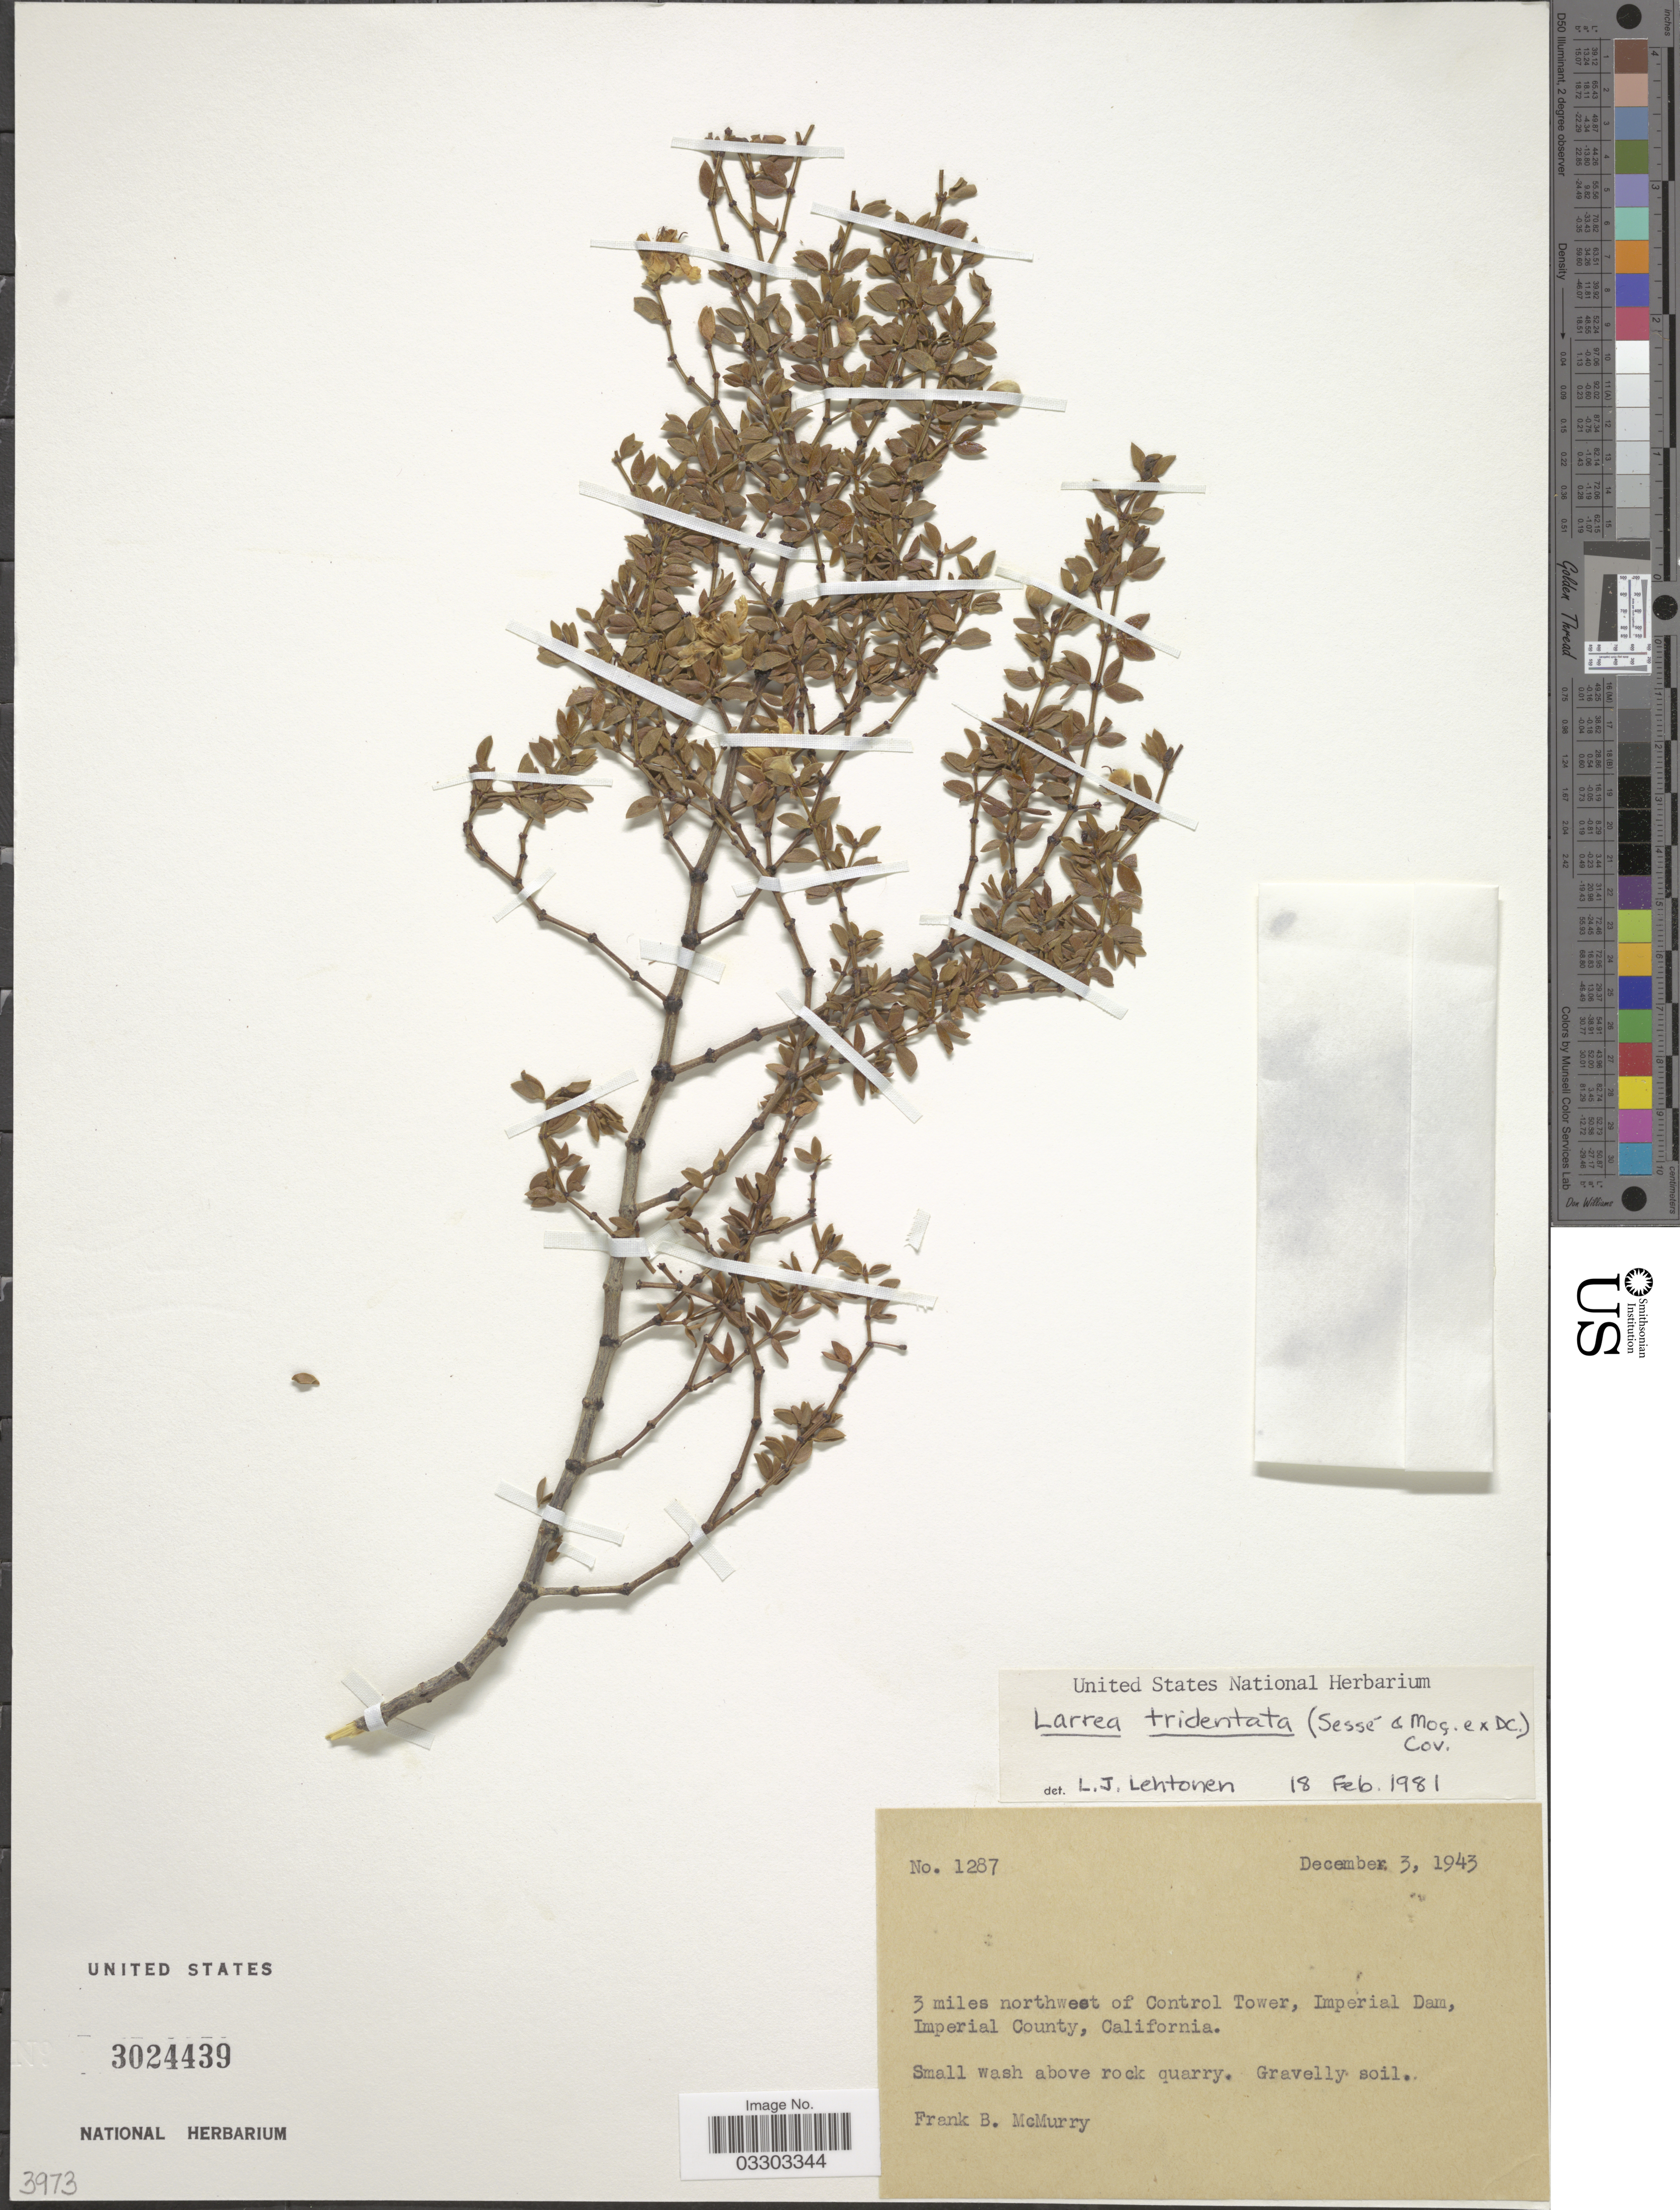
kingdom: Plantae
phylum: Tracheophyta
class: Magnoliopsida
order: Zygophyllales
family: Zygophyllaceae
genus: Larrea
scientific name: Larrea tridentata var. tridentata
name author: (Sessé & Moc. ex DC.) Coville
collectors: F. B. McMurry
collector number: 1287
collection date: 1943-12-03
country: United States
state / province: California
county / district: Imperial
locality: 3 miles northwest of Control Tower, Imperial Dam, Imperial County.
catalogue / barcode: US 3024439